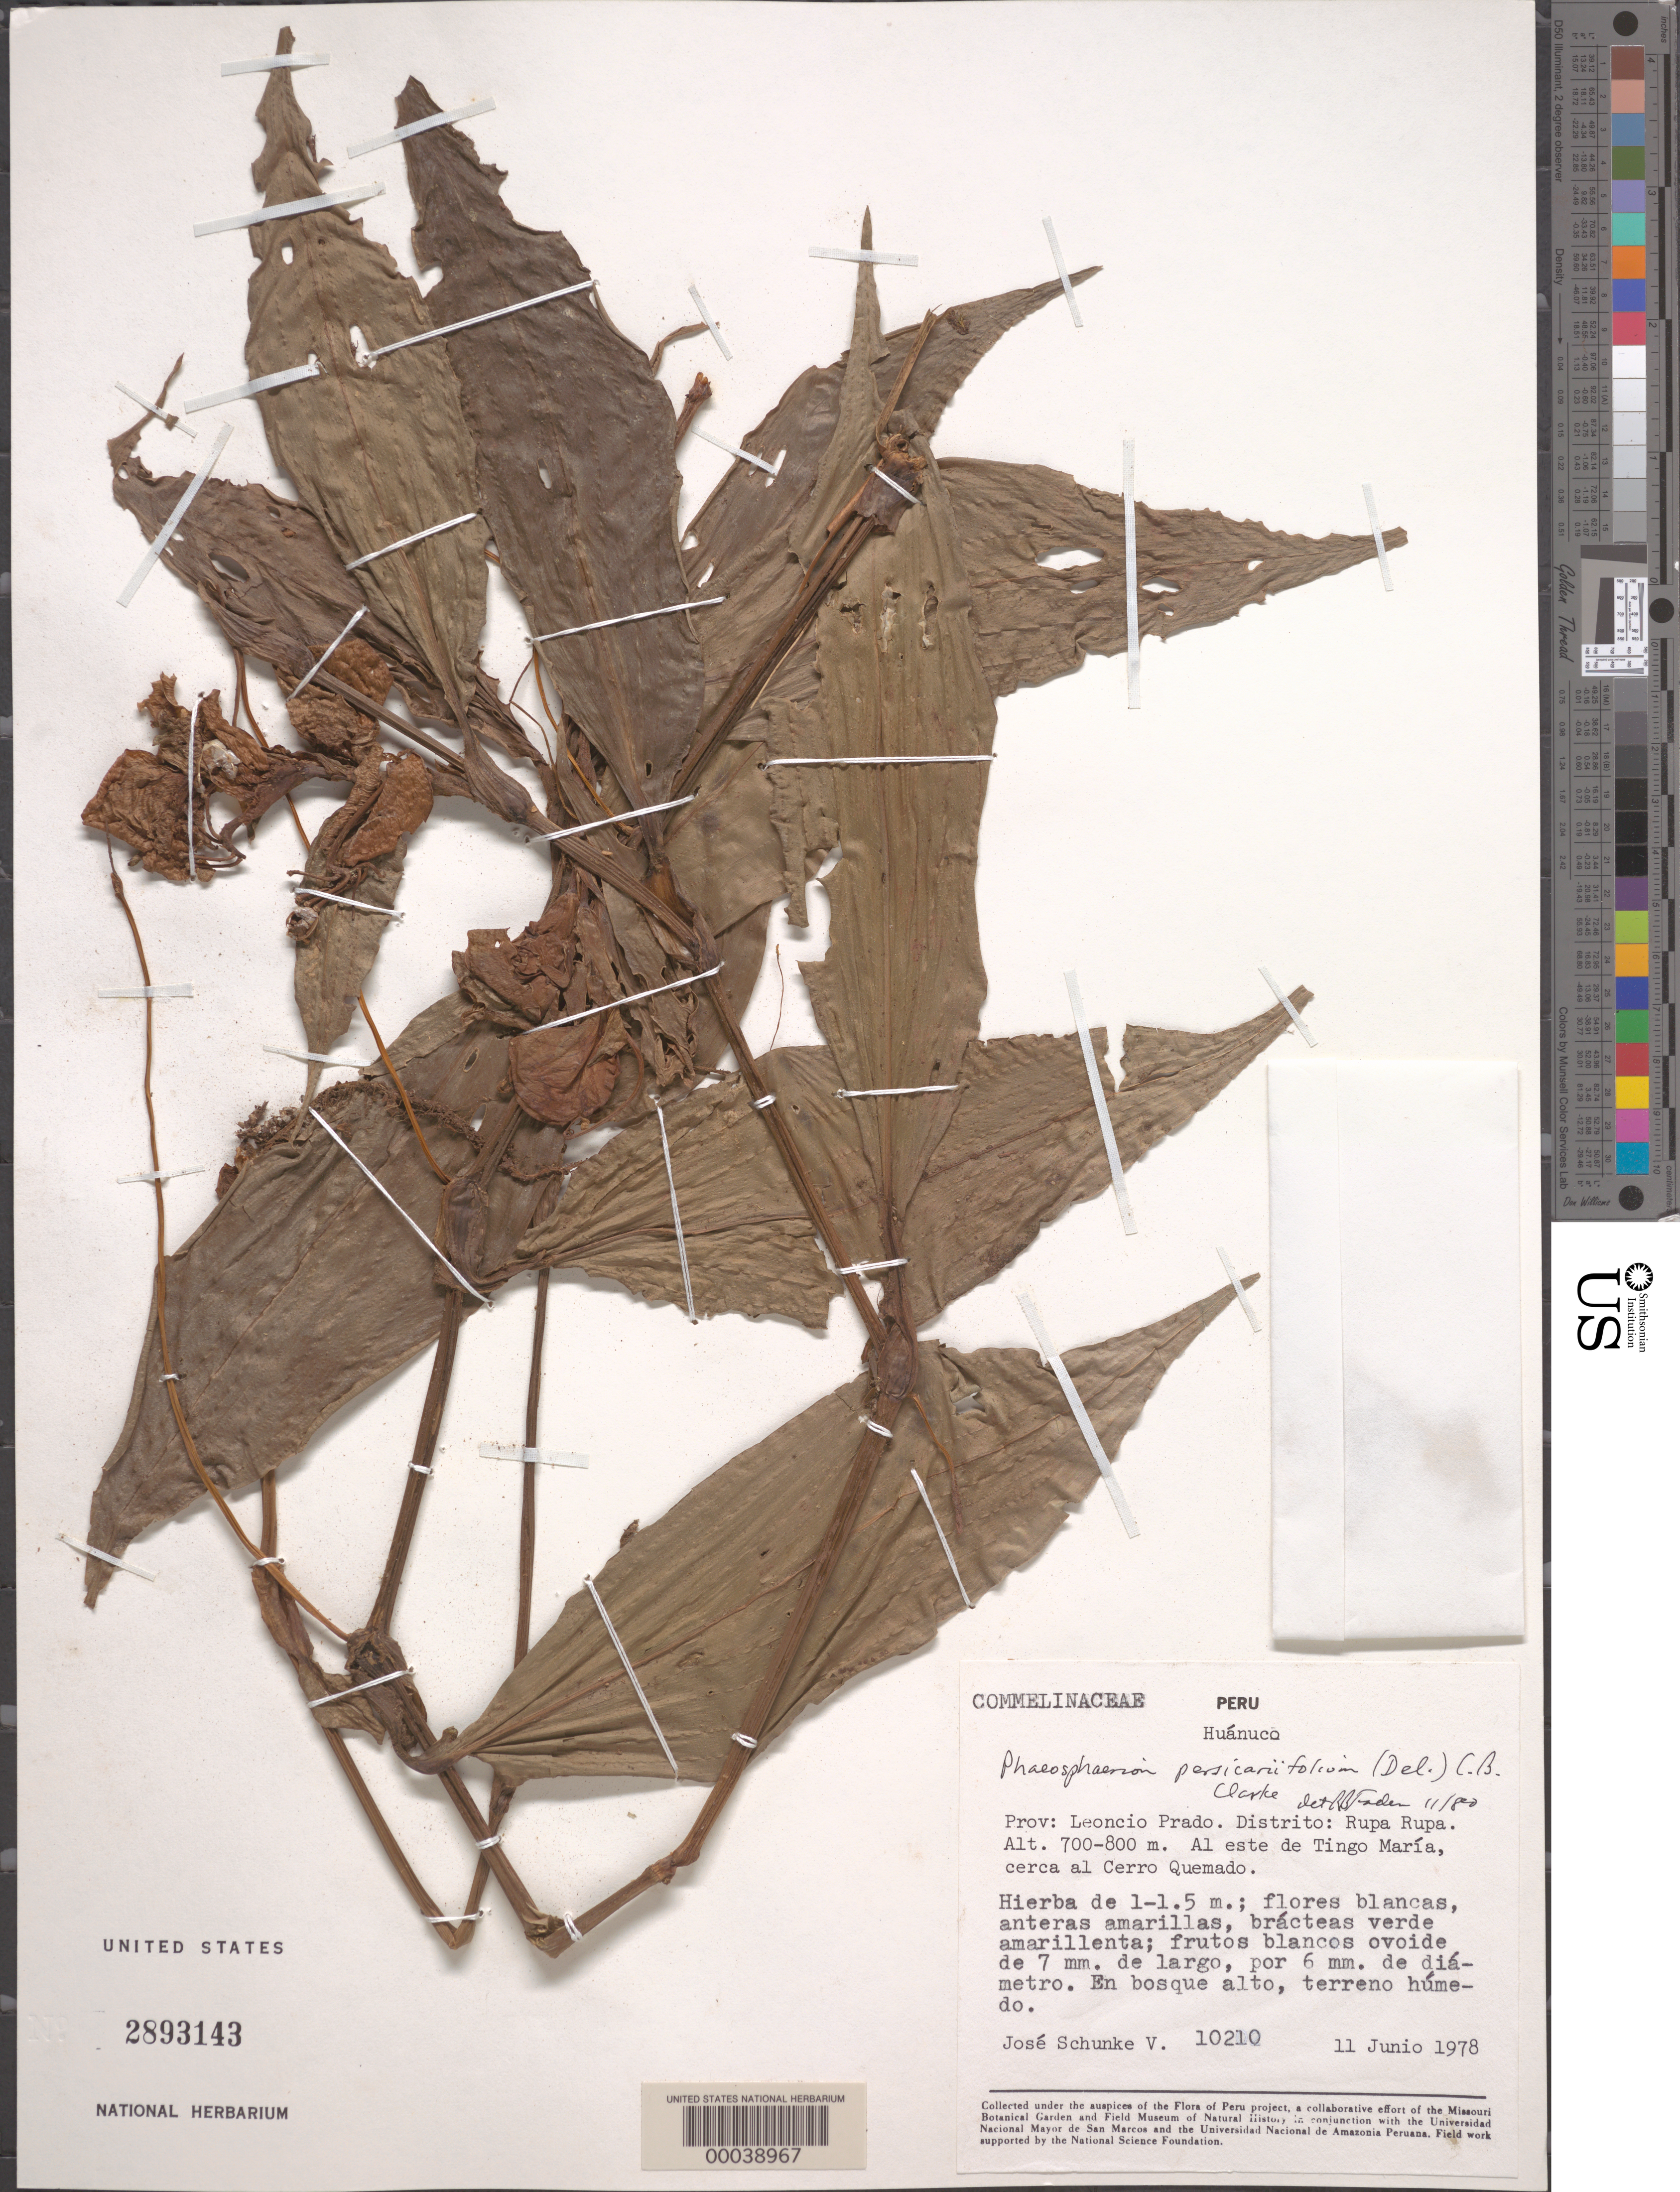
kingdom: Plantae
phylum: Tracheophyta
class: Liliopsida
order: Commelinales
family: Commelinaceae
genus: Commelina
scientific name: Commelina rufipes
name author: Seub.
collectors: J. Schunke Vigo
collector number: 10210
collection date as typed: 11 Jun 1978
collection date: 1978-06-11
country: Peru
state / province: Huánuco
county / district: Leoncio Prado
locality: Rupa Rupa District; E of Tingo María, ca. Cerro Quemado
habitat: Tall forest with wet earth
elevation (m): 700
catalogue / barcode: US 2893143